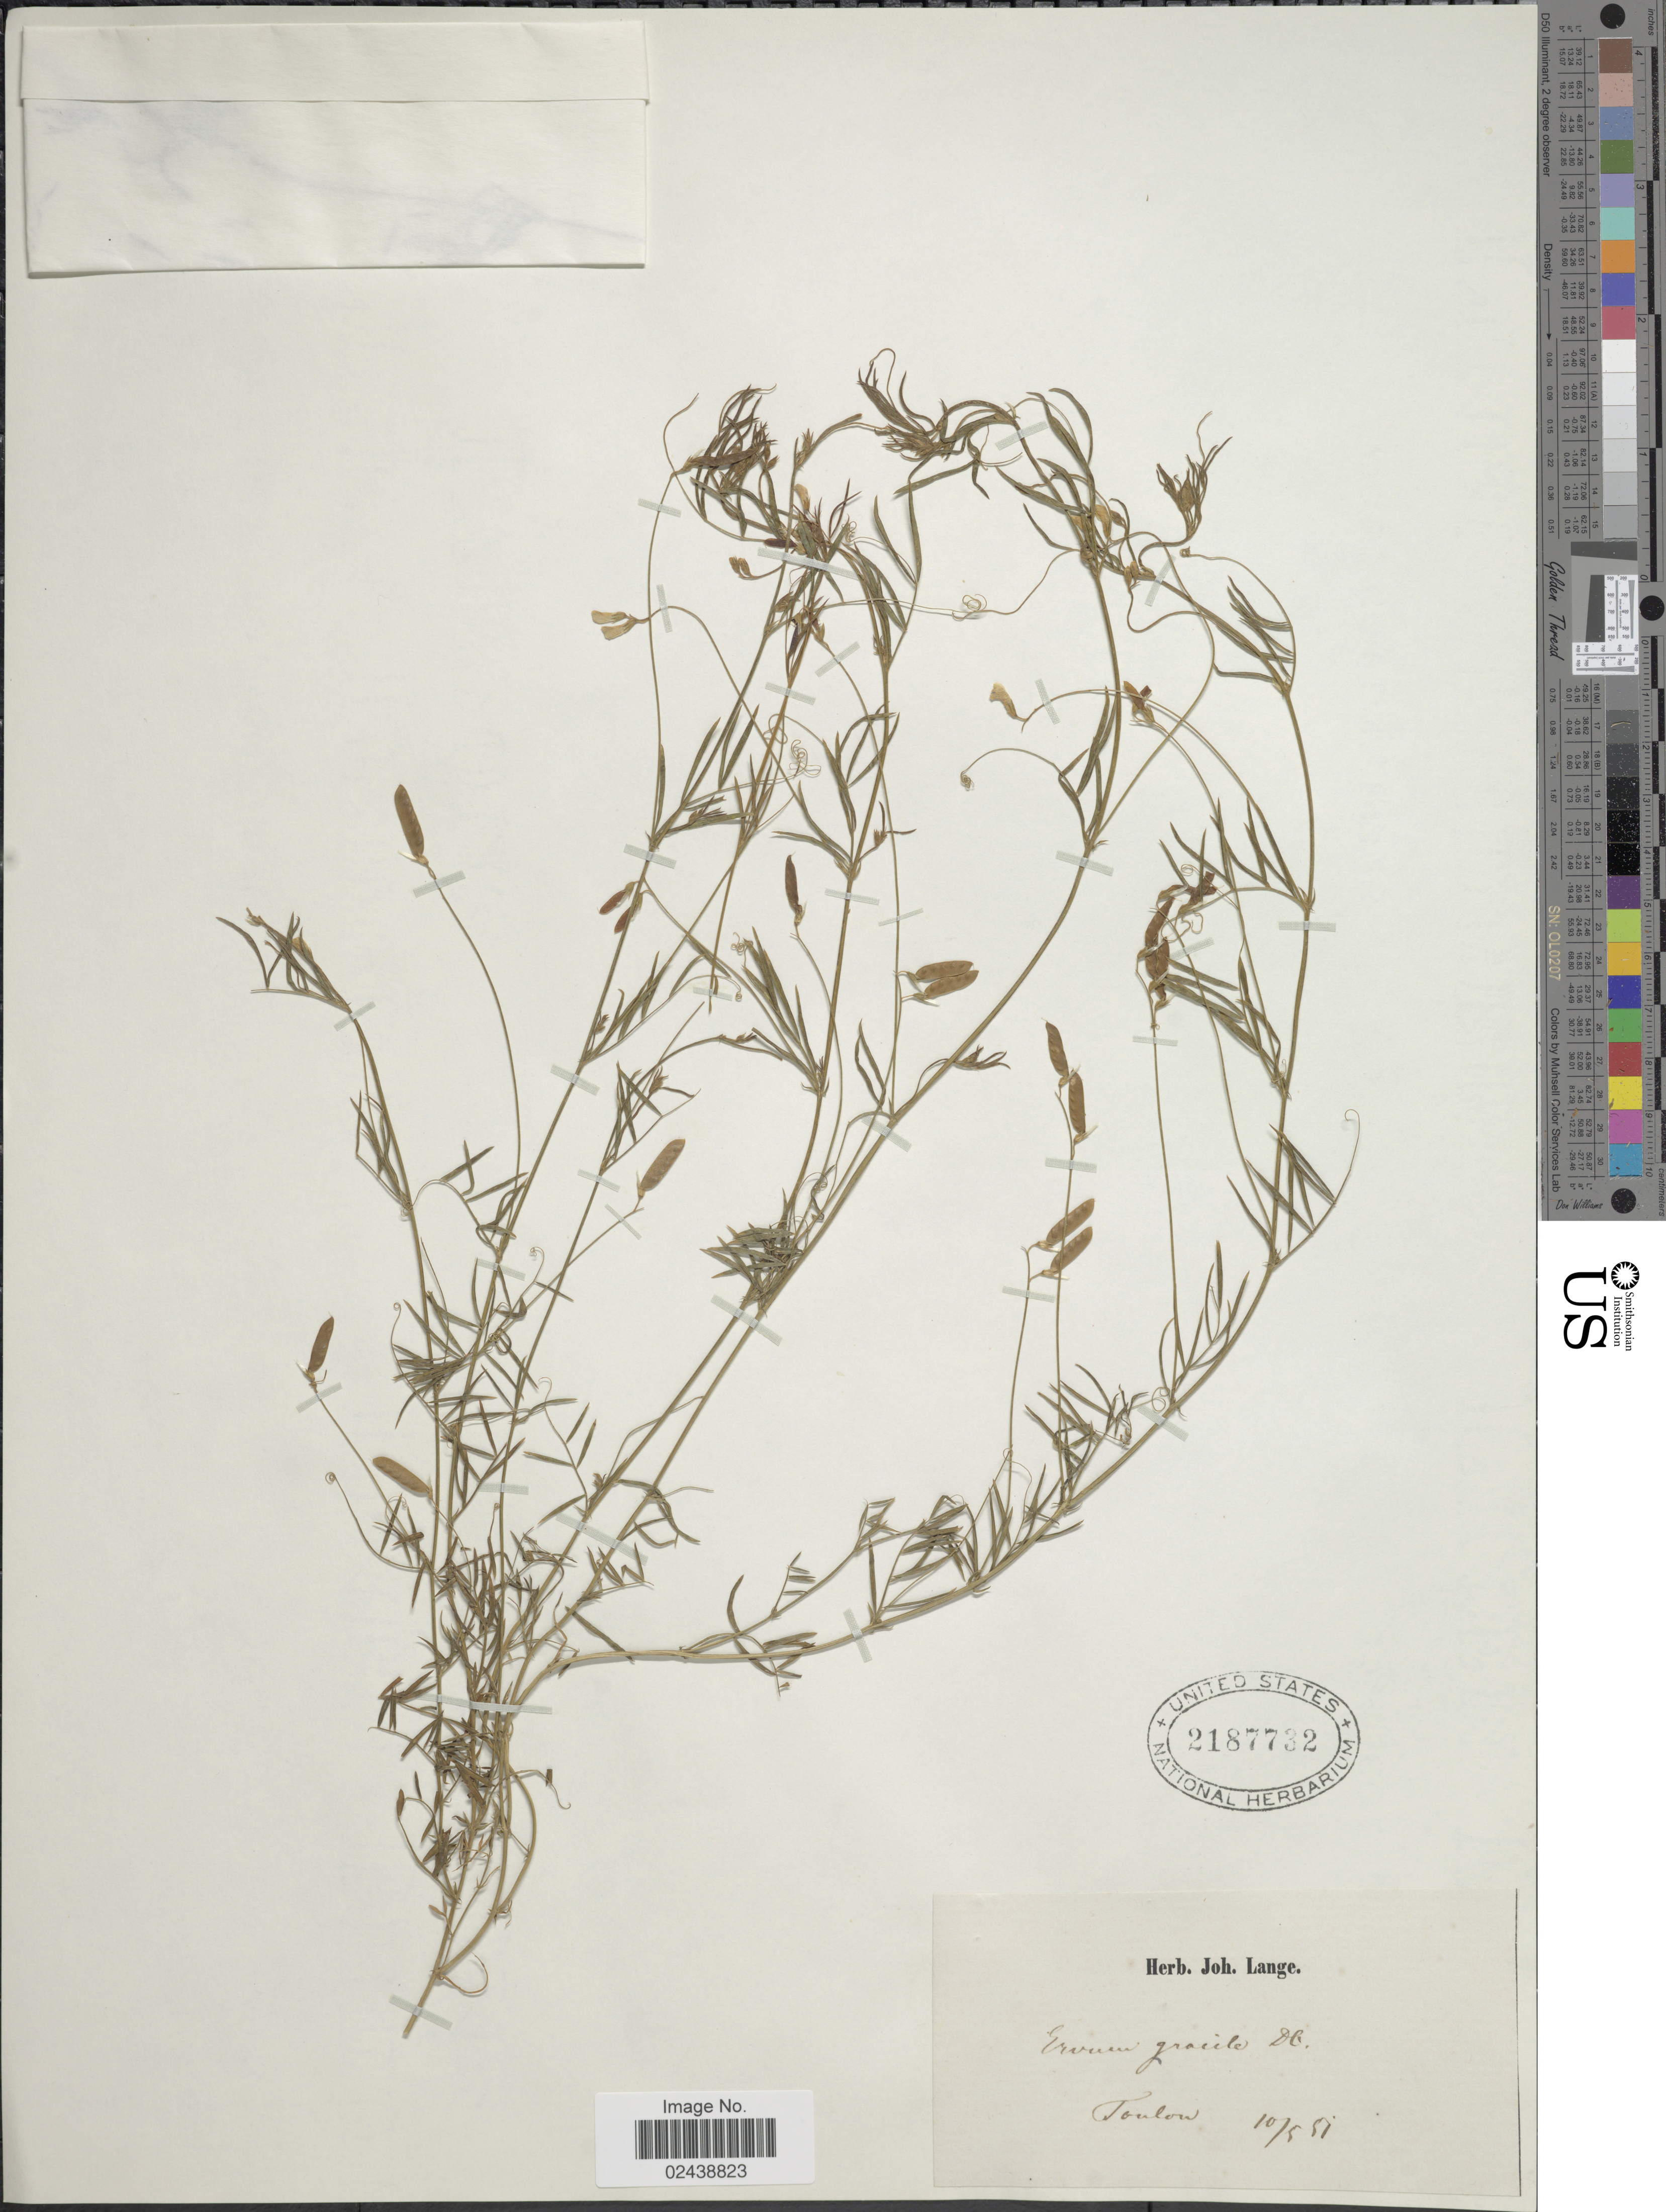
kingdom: Plantae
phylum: Tracheophyta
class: Magnoliopsida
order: Fabales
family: Fabaceae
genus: Vicia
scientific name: Vicia gracile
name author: L.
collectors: ex herb. Joh. Lange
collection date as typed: Transcribed d/m/y: 10/5/51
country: France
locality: Toulon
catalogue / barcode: US 2187732